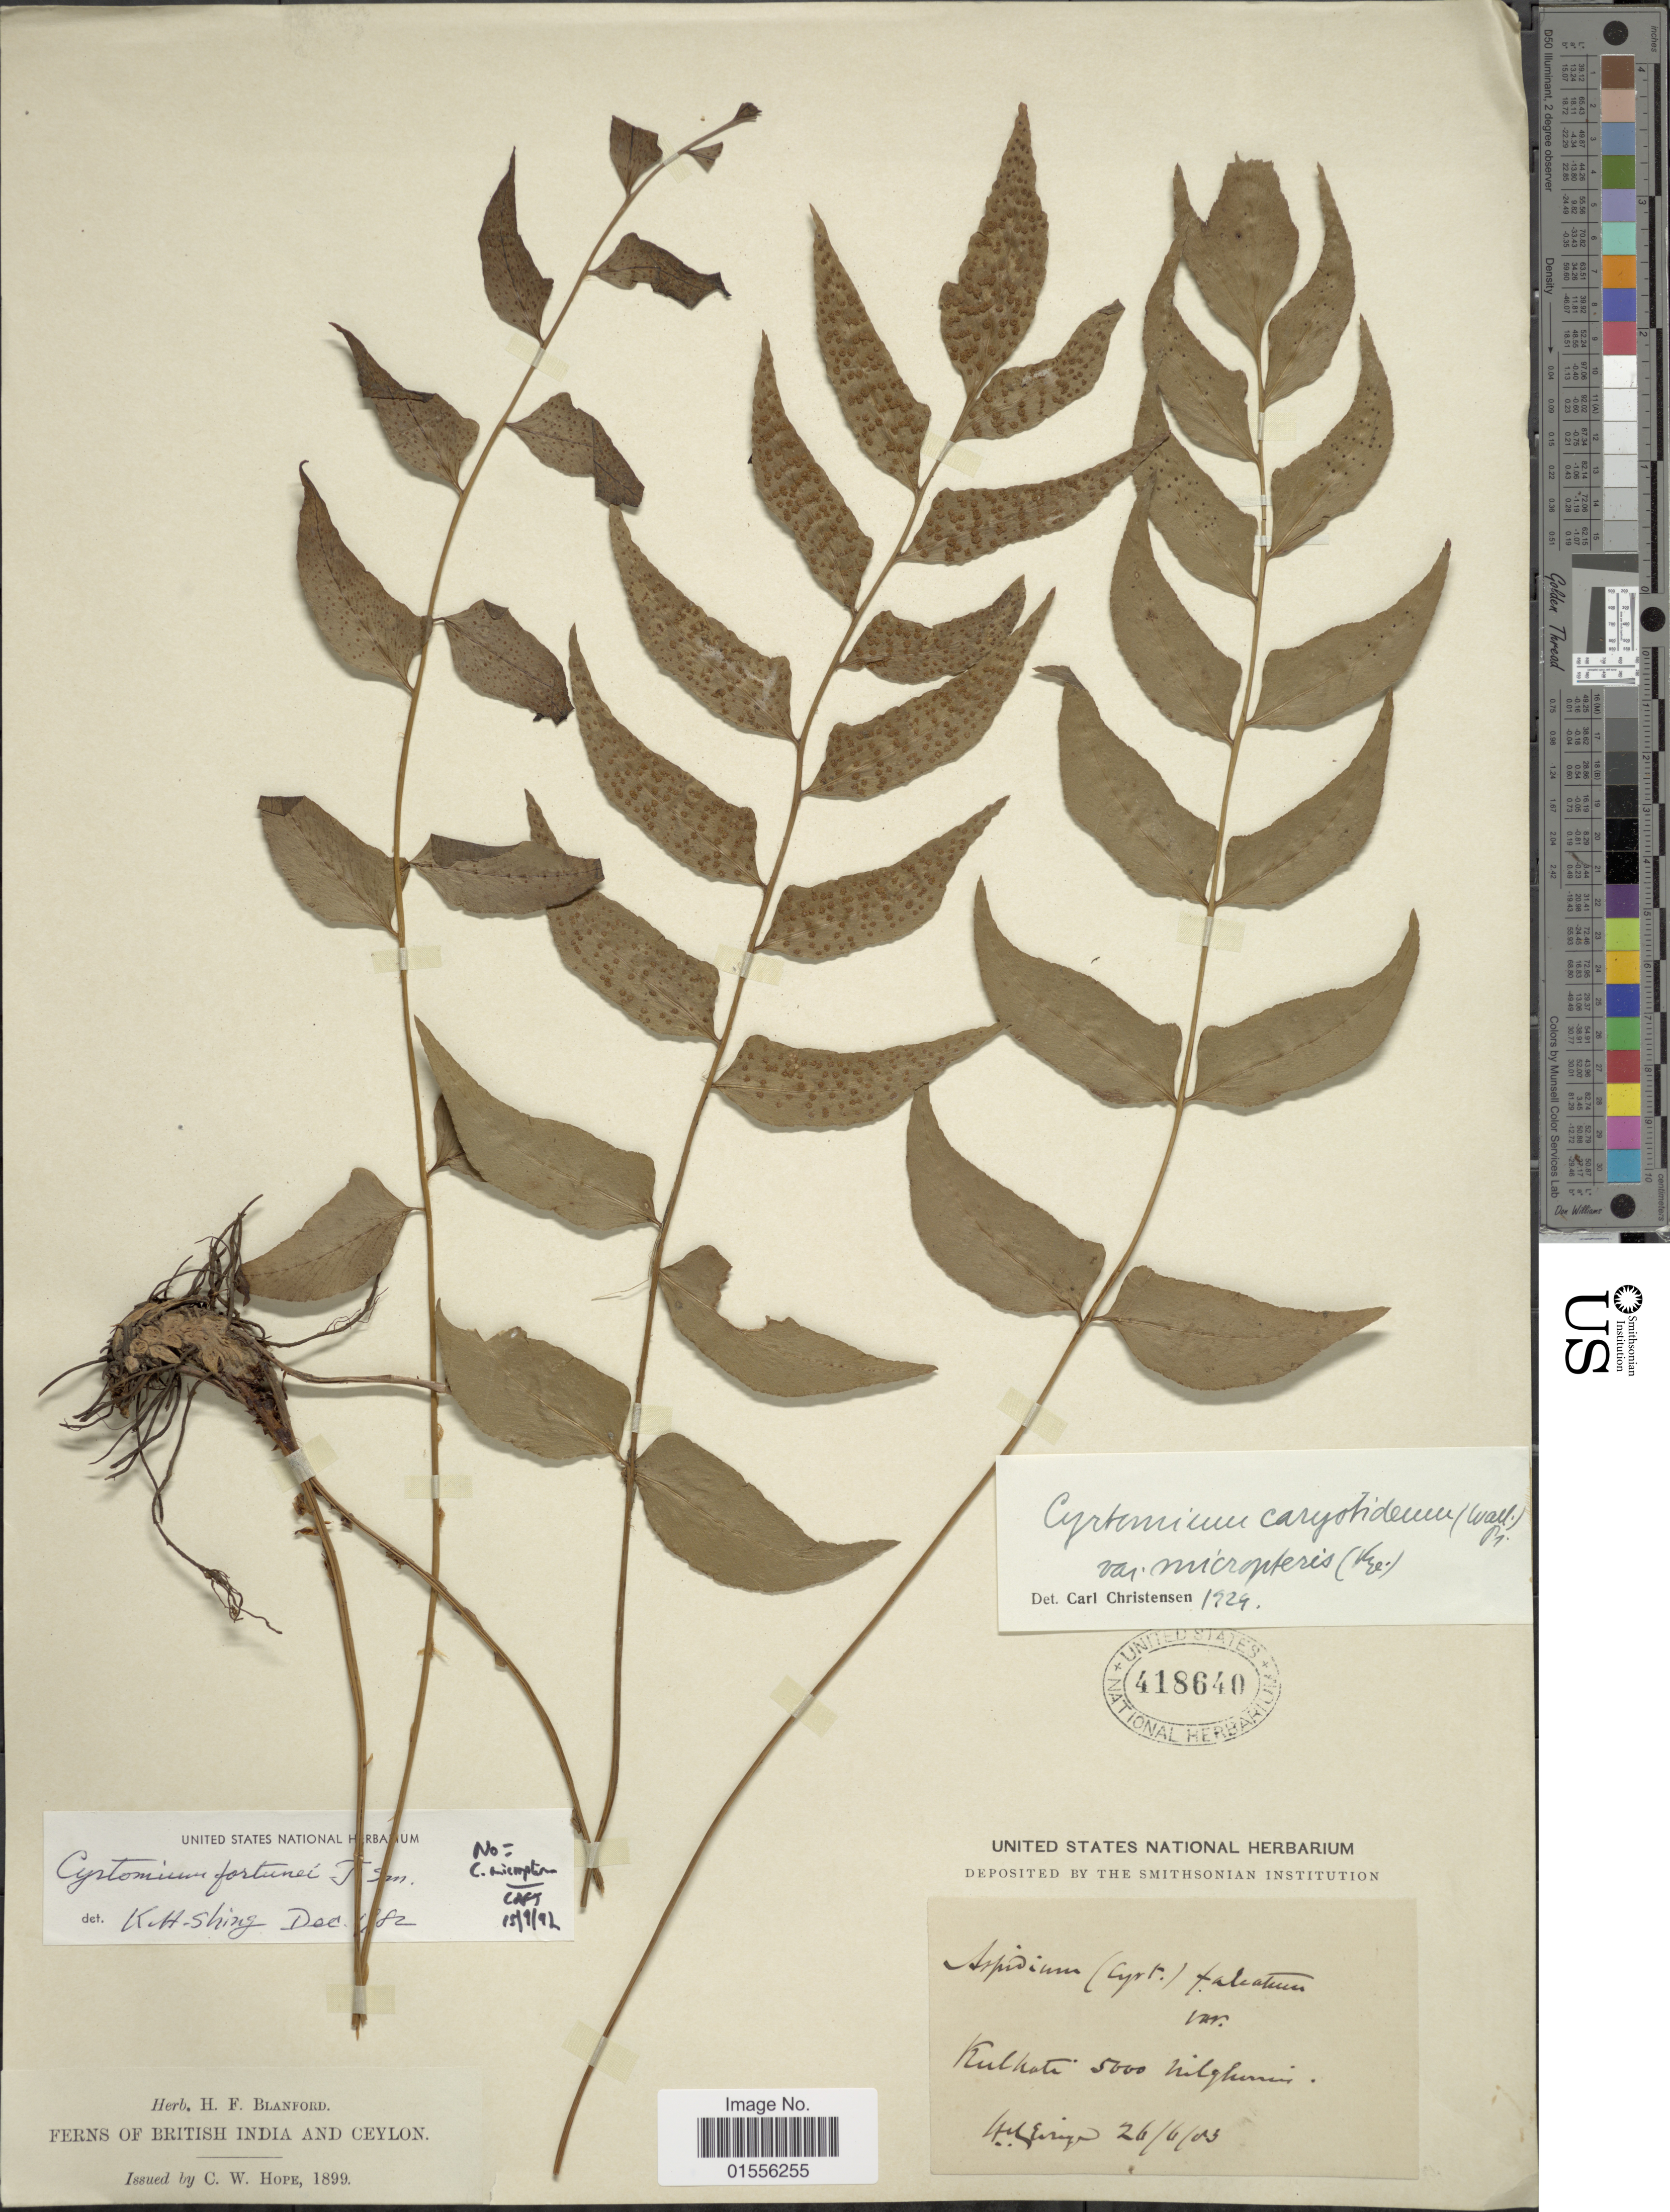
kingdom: Plantae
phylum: Tracheophyta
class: Polypodiopsida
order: Polypodiales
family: Dryopteridaceae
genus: Cyrtomium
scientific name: Cyrtomium fortunei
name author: J. Sm.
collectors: Eiraya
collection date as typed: Transcribed d/m/y: 26/6/83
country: India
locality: Kulhota, Nili [illegible text]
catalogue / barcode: US 418640